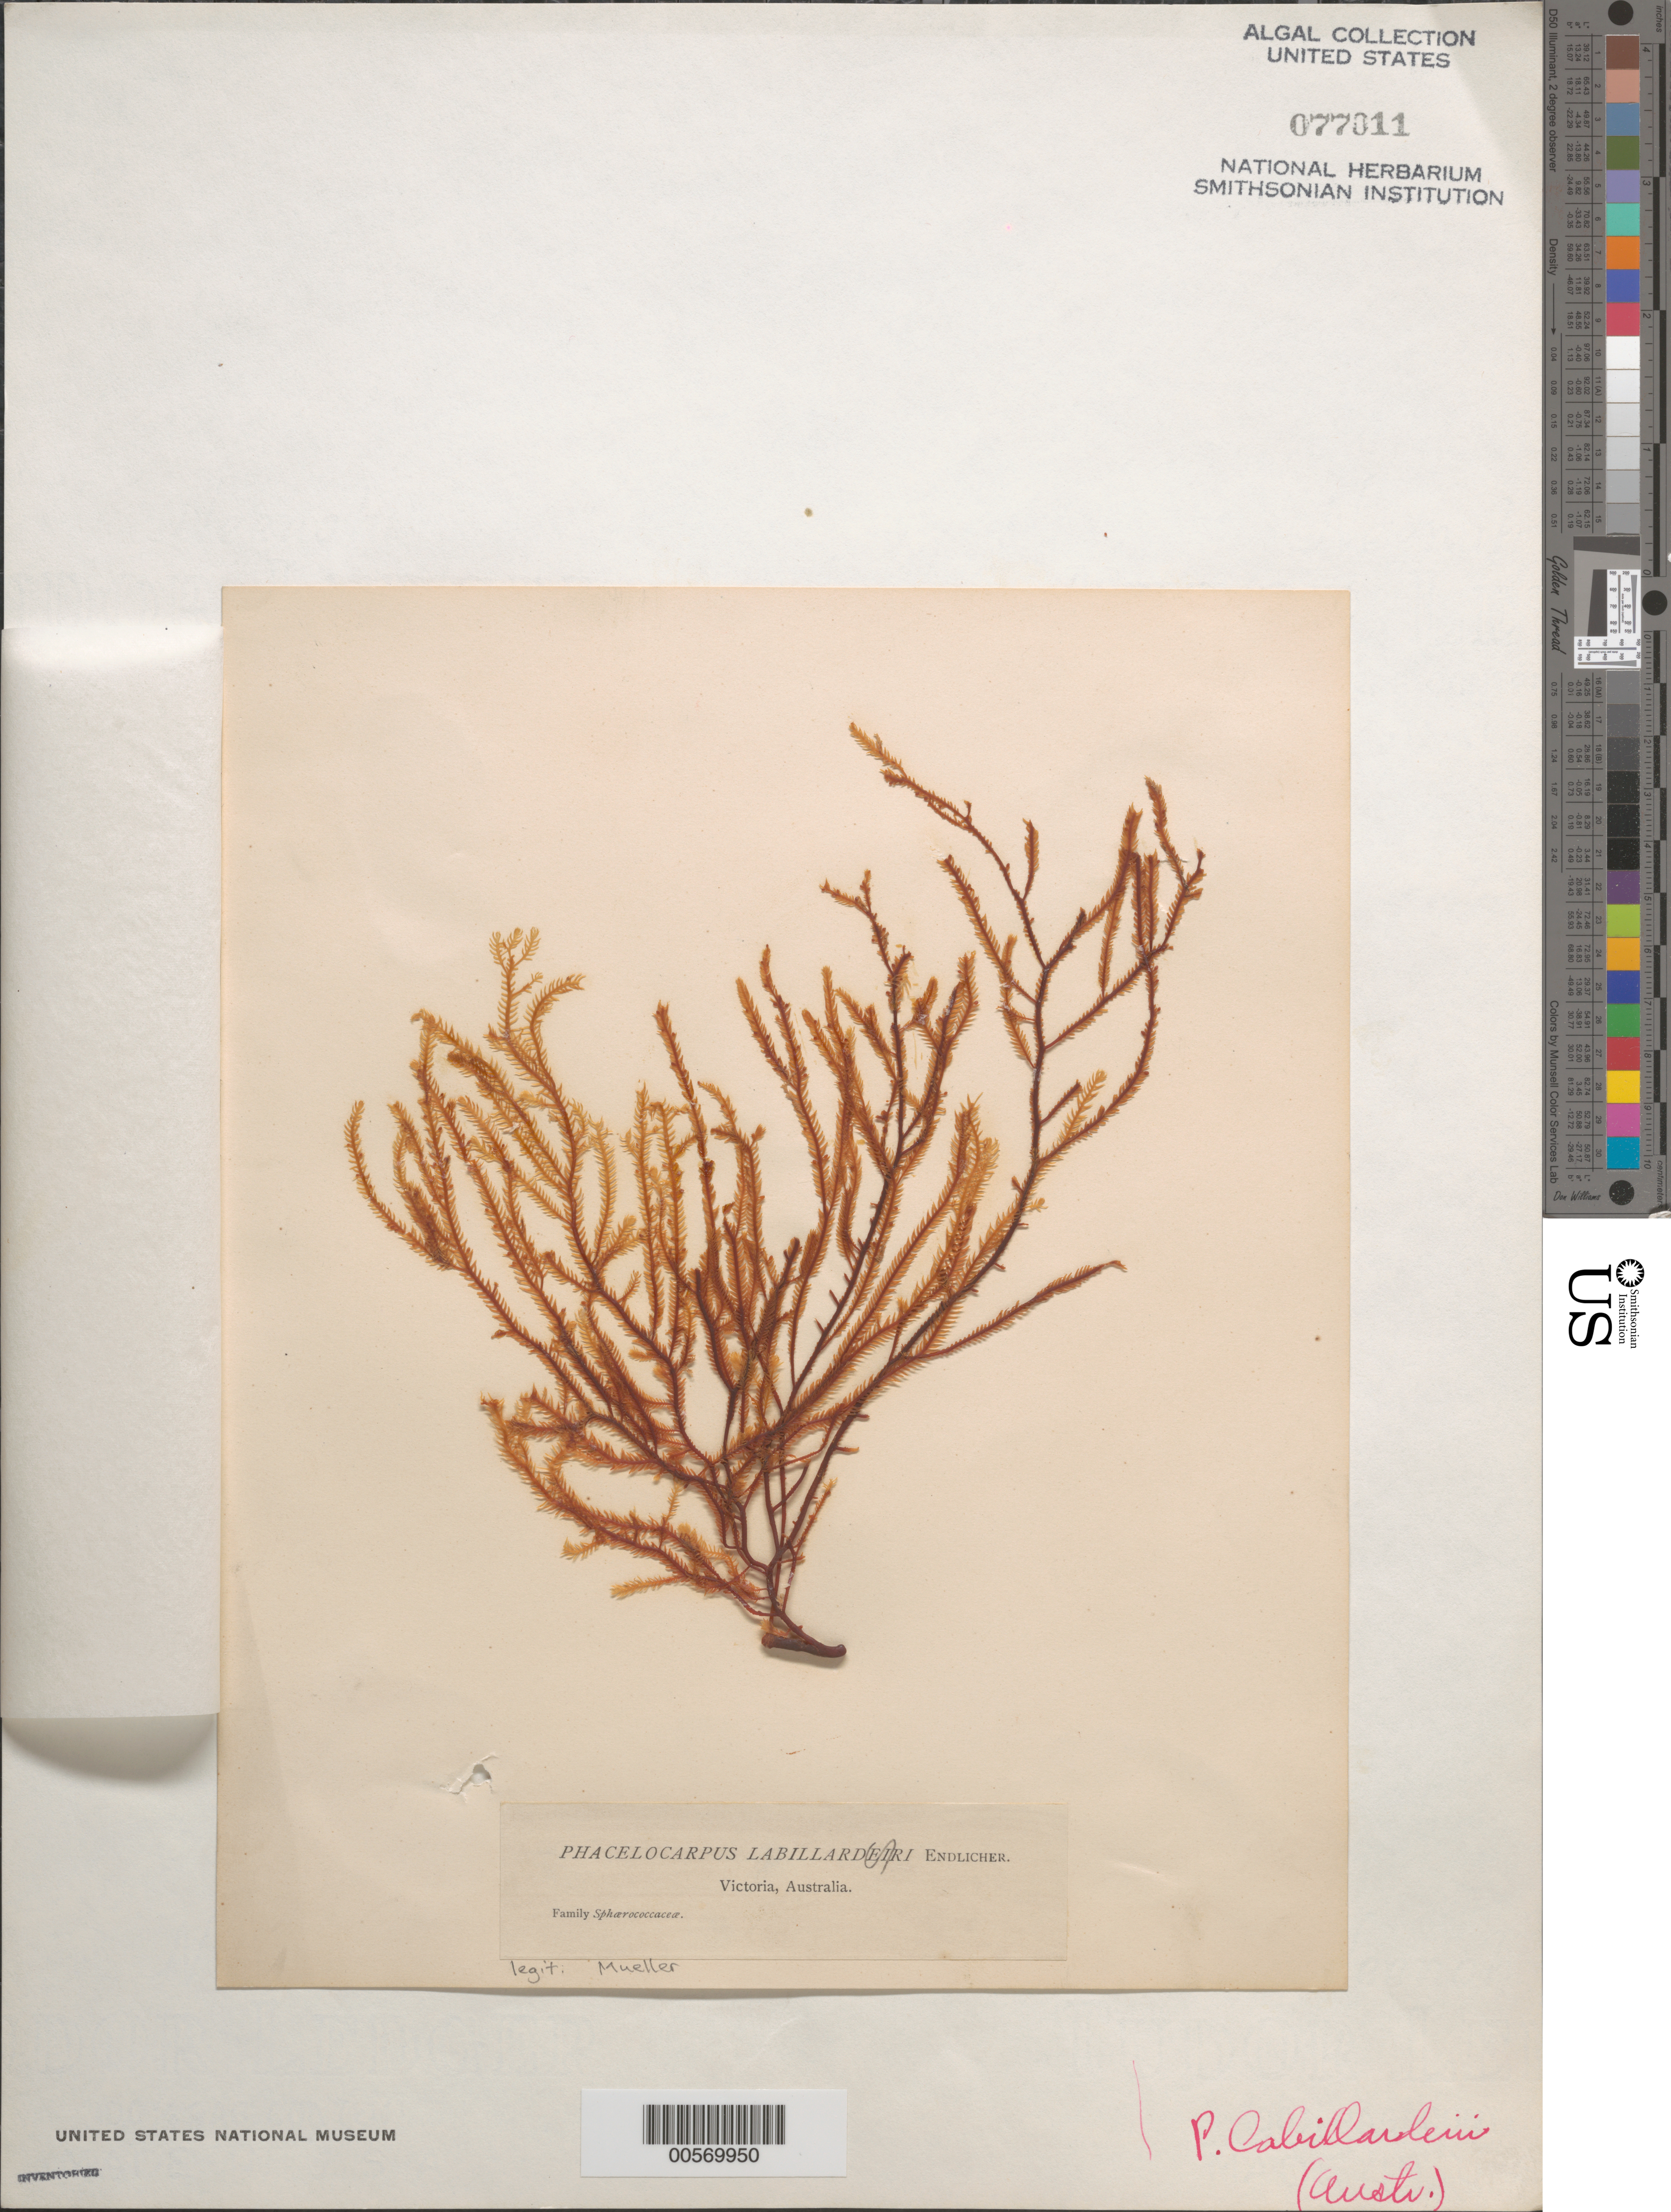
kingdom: Plantae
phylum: Rhodophyta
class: Florideophyceae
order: Gigartinales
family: Phacelocarpaceae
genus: Phacelocarpus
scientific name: Phacelocarpus peperocarpos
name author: (Poir.) M.J. Wynne et al.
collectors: F. Mueller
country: Australia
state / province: Victoria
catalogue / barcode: US 77011